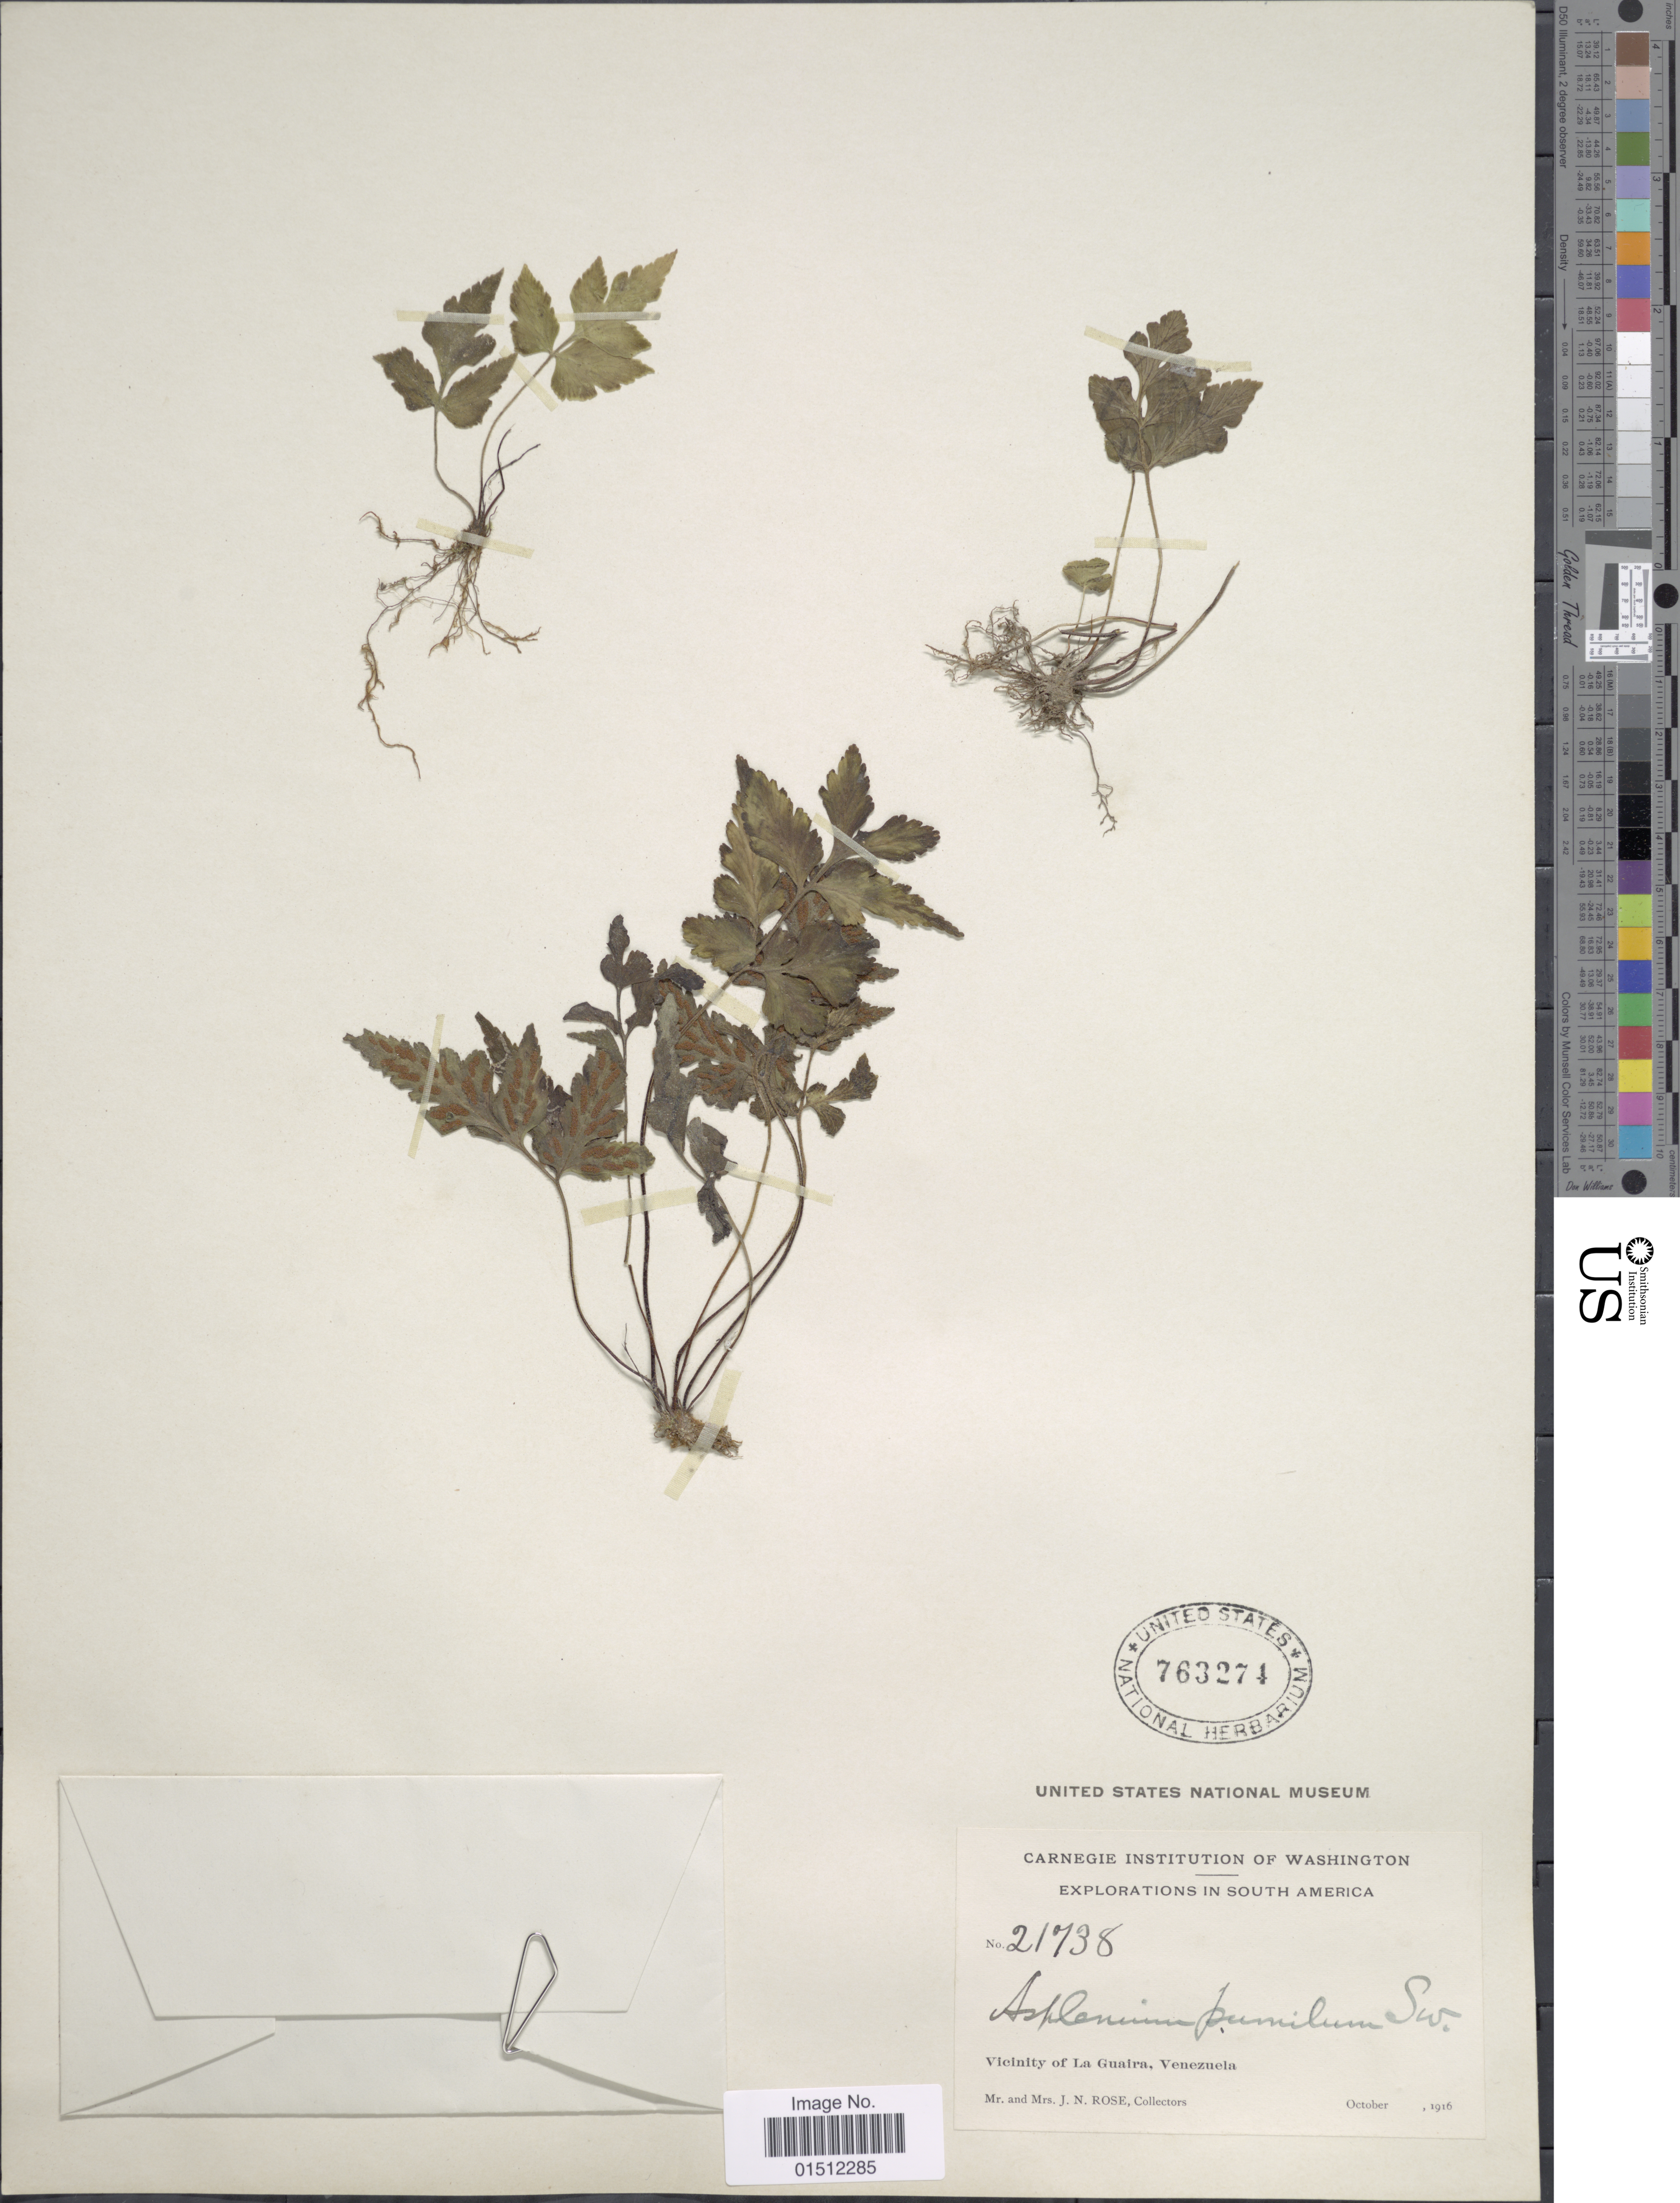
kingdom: Plantae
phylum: Tracheophyta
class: Polypodiopsida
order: Polypodiales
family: Aspleniaceae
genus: Asplenium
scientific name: Asplenium pumilum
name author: Sw.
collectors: J. N. Rose & L. B. Rose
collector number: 21738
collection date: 1916-10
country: Venezuela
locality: South America, Vicinity of La Guaira, Venezuela.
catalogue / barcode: US 763274